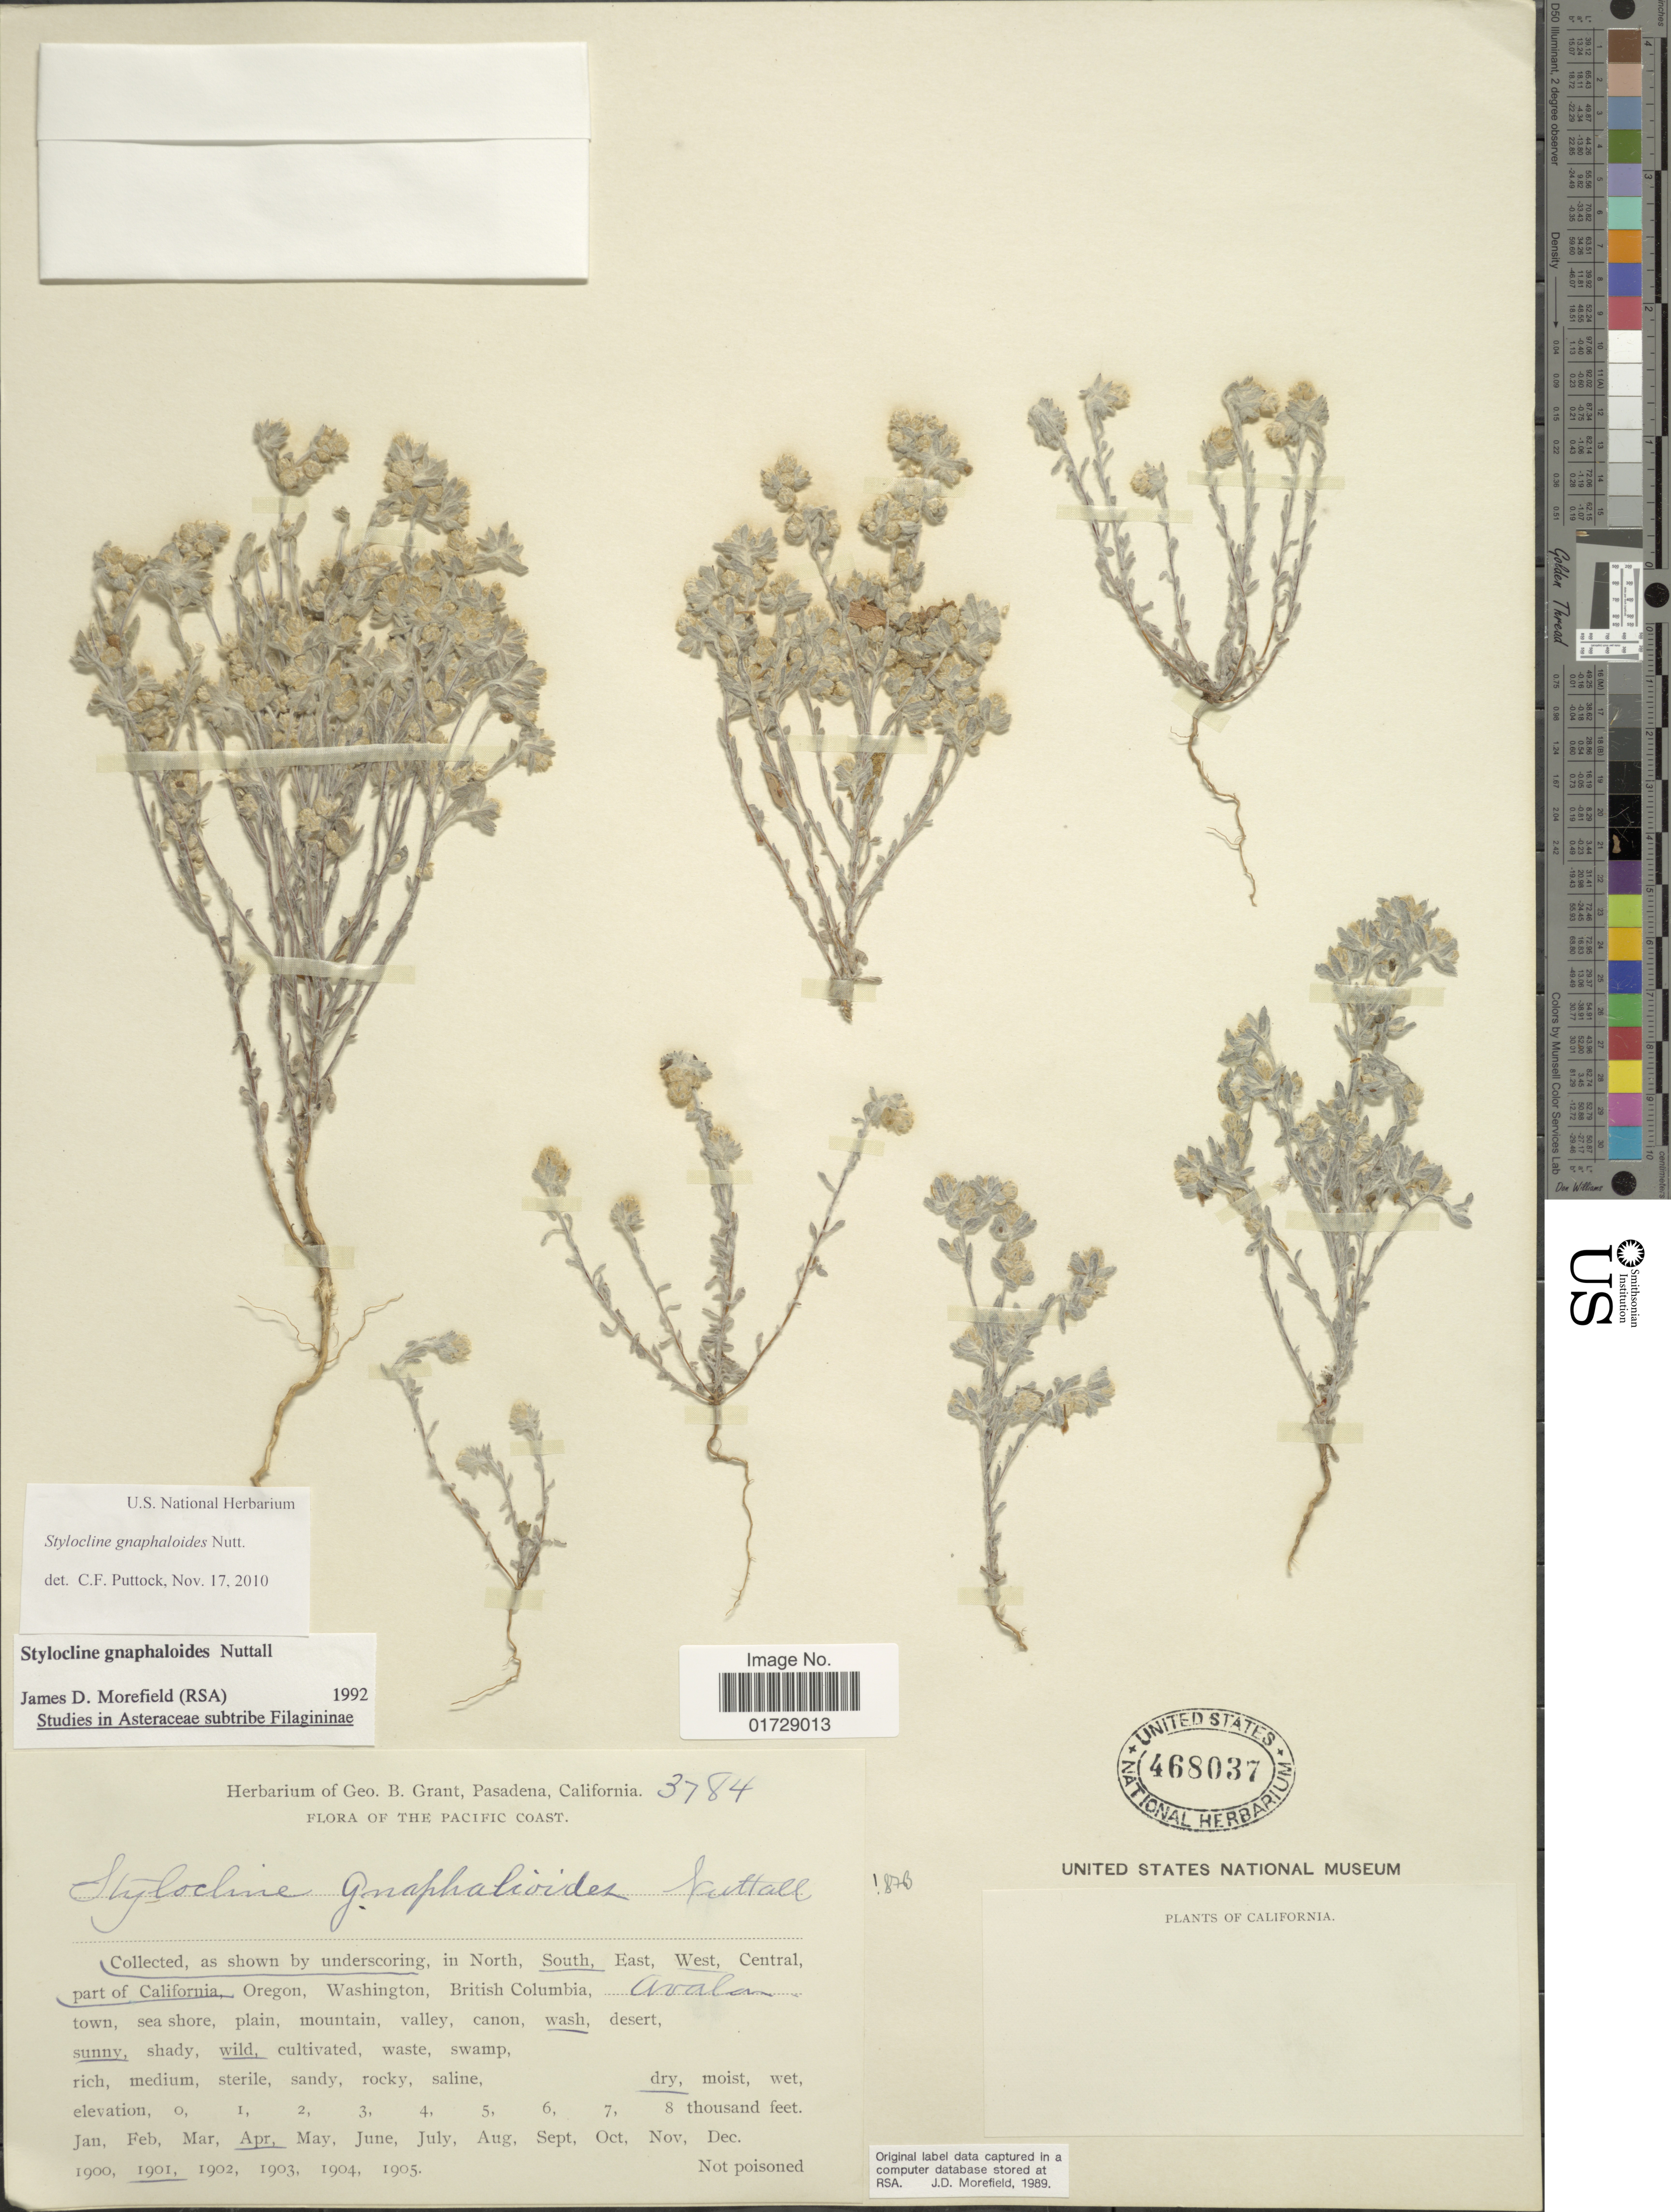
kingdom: Plantae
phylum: Tracheophyta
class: Magnoliopsida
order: Asterales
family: Asteraceae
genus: Stylocline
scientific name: Stylocline gnaphalioides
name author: Nutt.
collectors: ex herb. G. B. Grant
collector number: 3784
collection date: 1901-04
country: United States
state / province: California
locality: Pacific Coast, Avalon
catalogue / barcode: US 468037